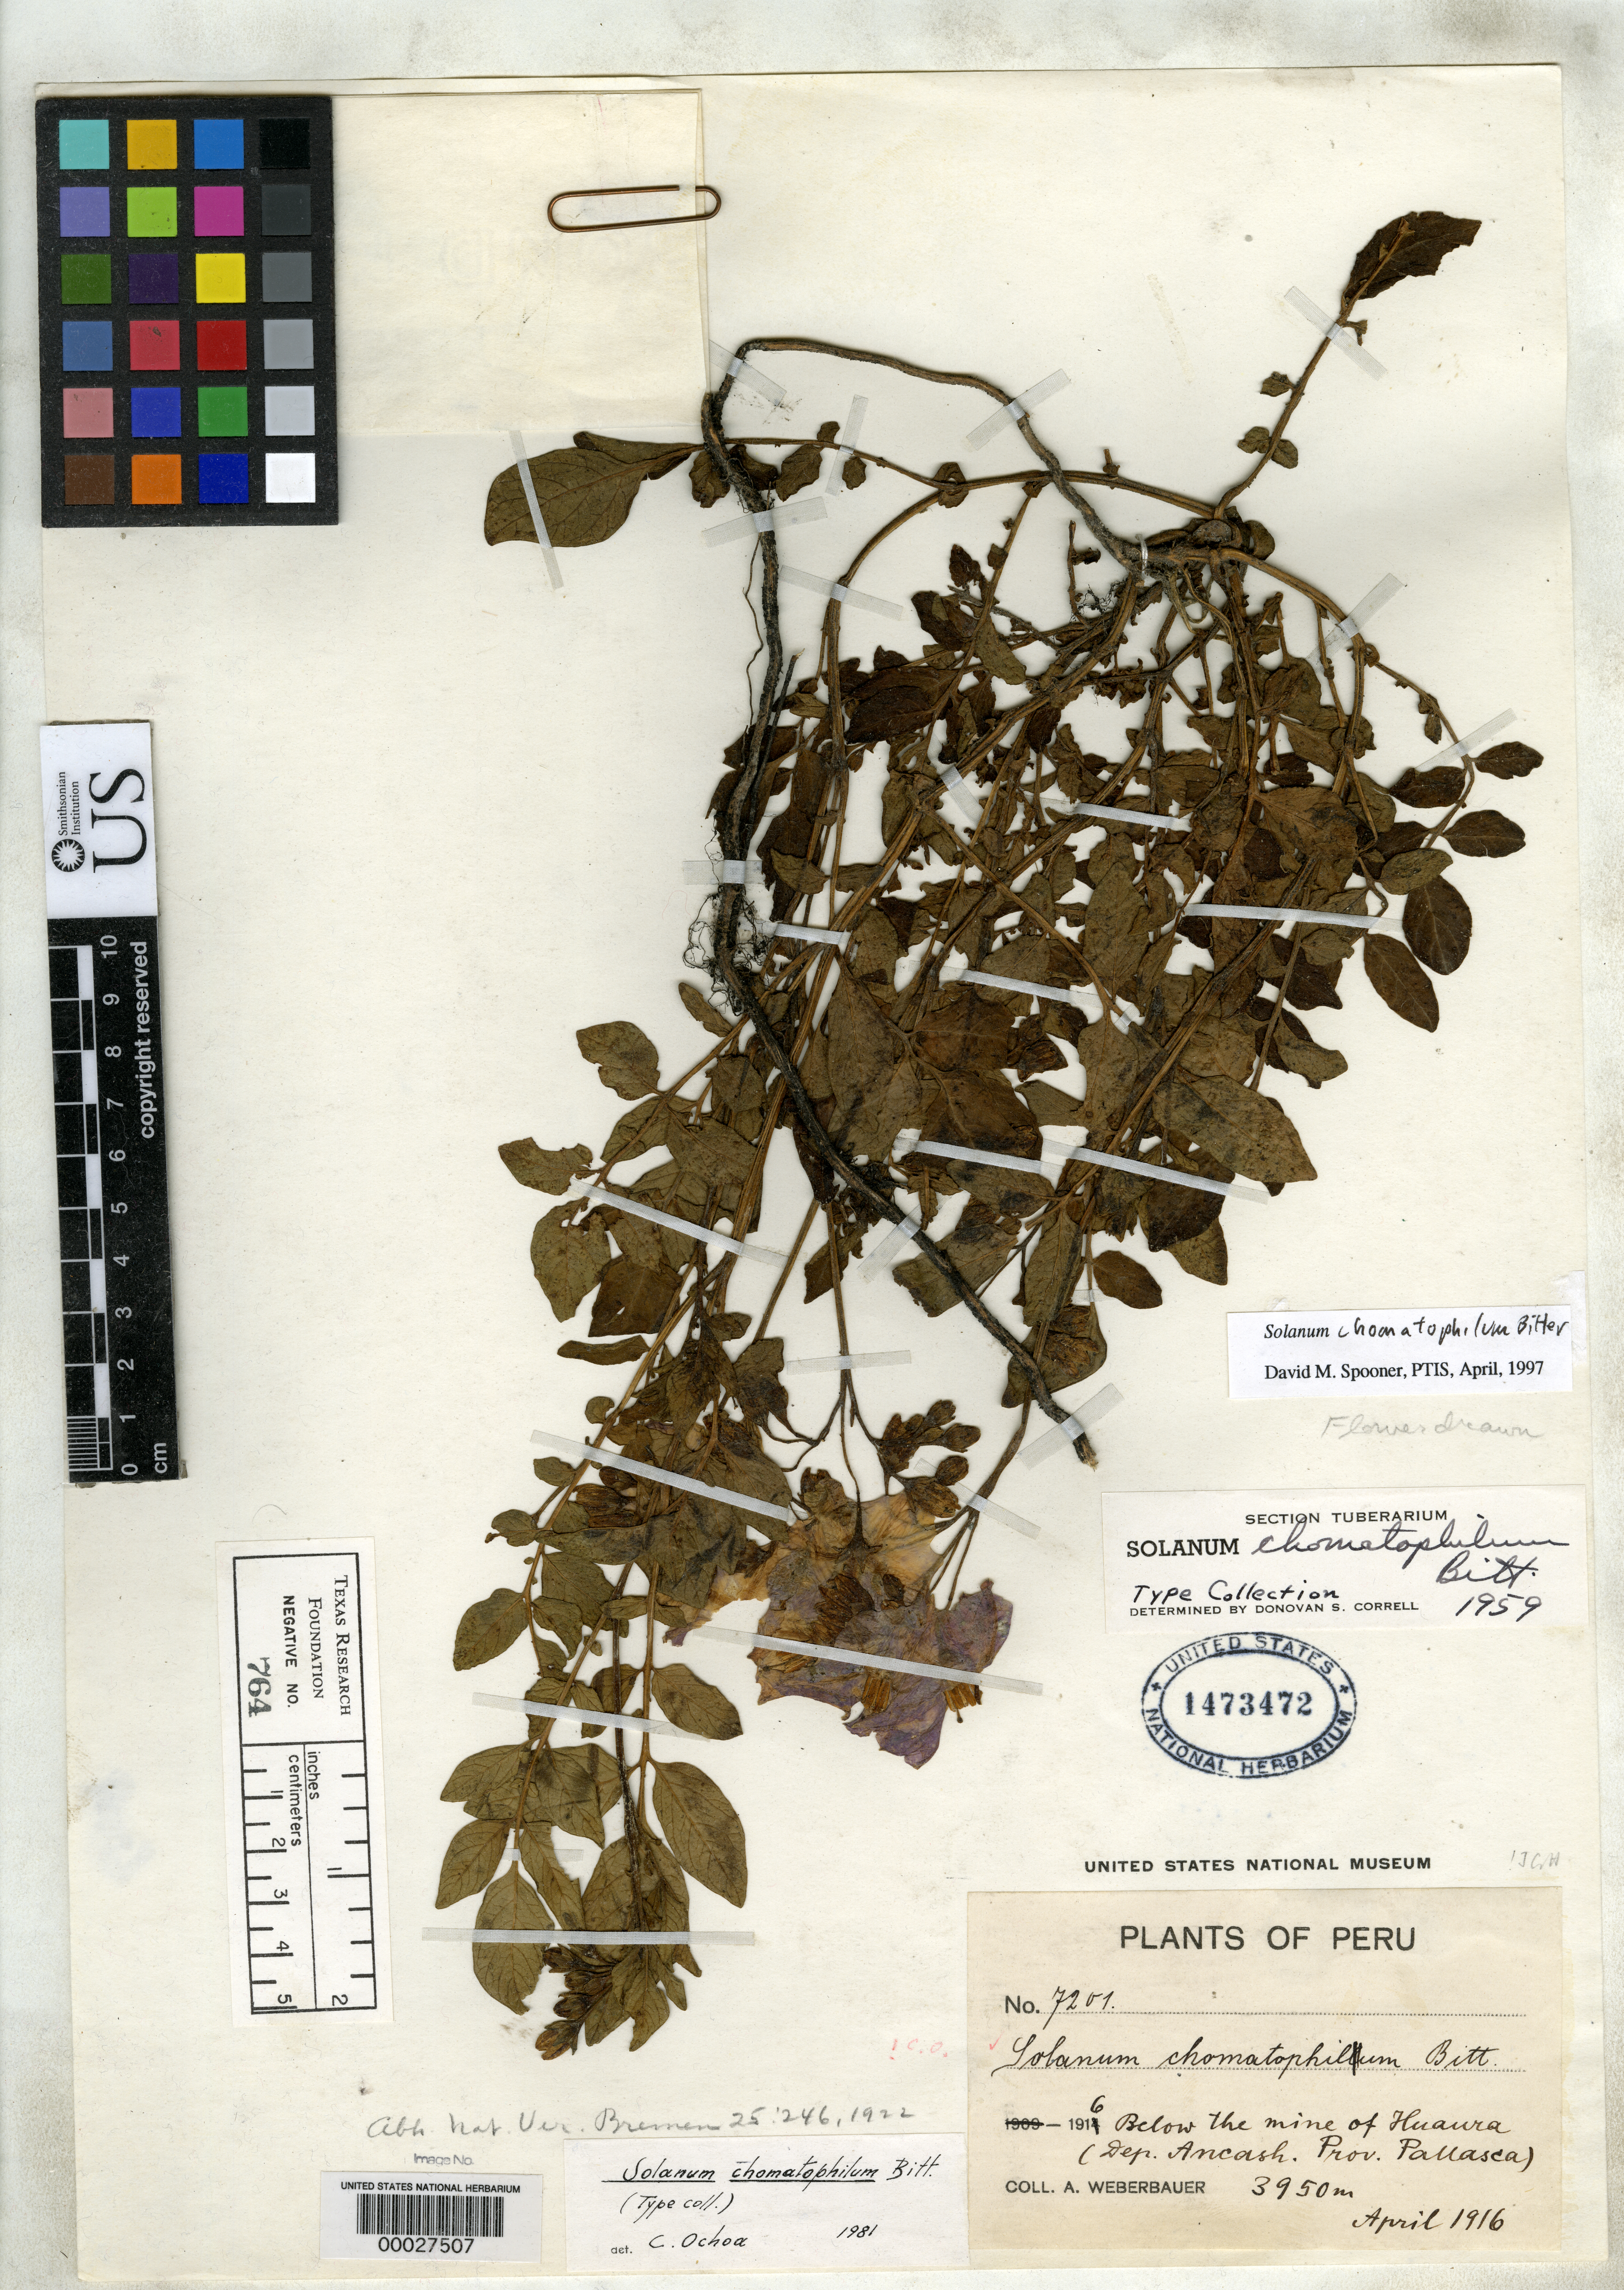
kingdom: Plantae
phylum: Tracheophyta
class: Magnoliopsida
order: Solanales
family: Solanaceae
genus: Solanum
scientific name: Solanum chomatophilum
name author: Bitter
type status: Type Collection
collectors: A. Weberbauer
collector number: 7201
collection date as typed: Apr 1916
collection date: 1916-04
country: Peru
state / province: Ancash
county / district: Pallasca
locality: below mine of Huaura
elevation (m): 3950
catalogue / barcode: US 1473472